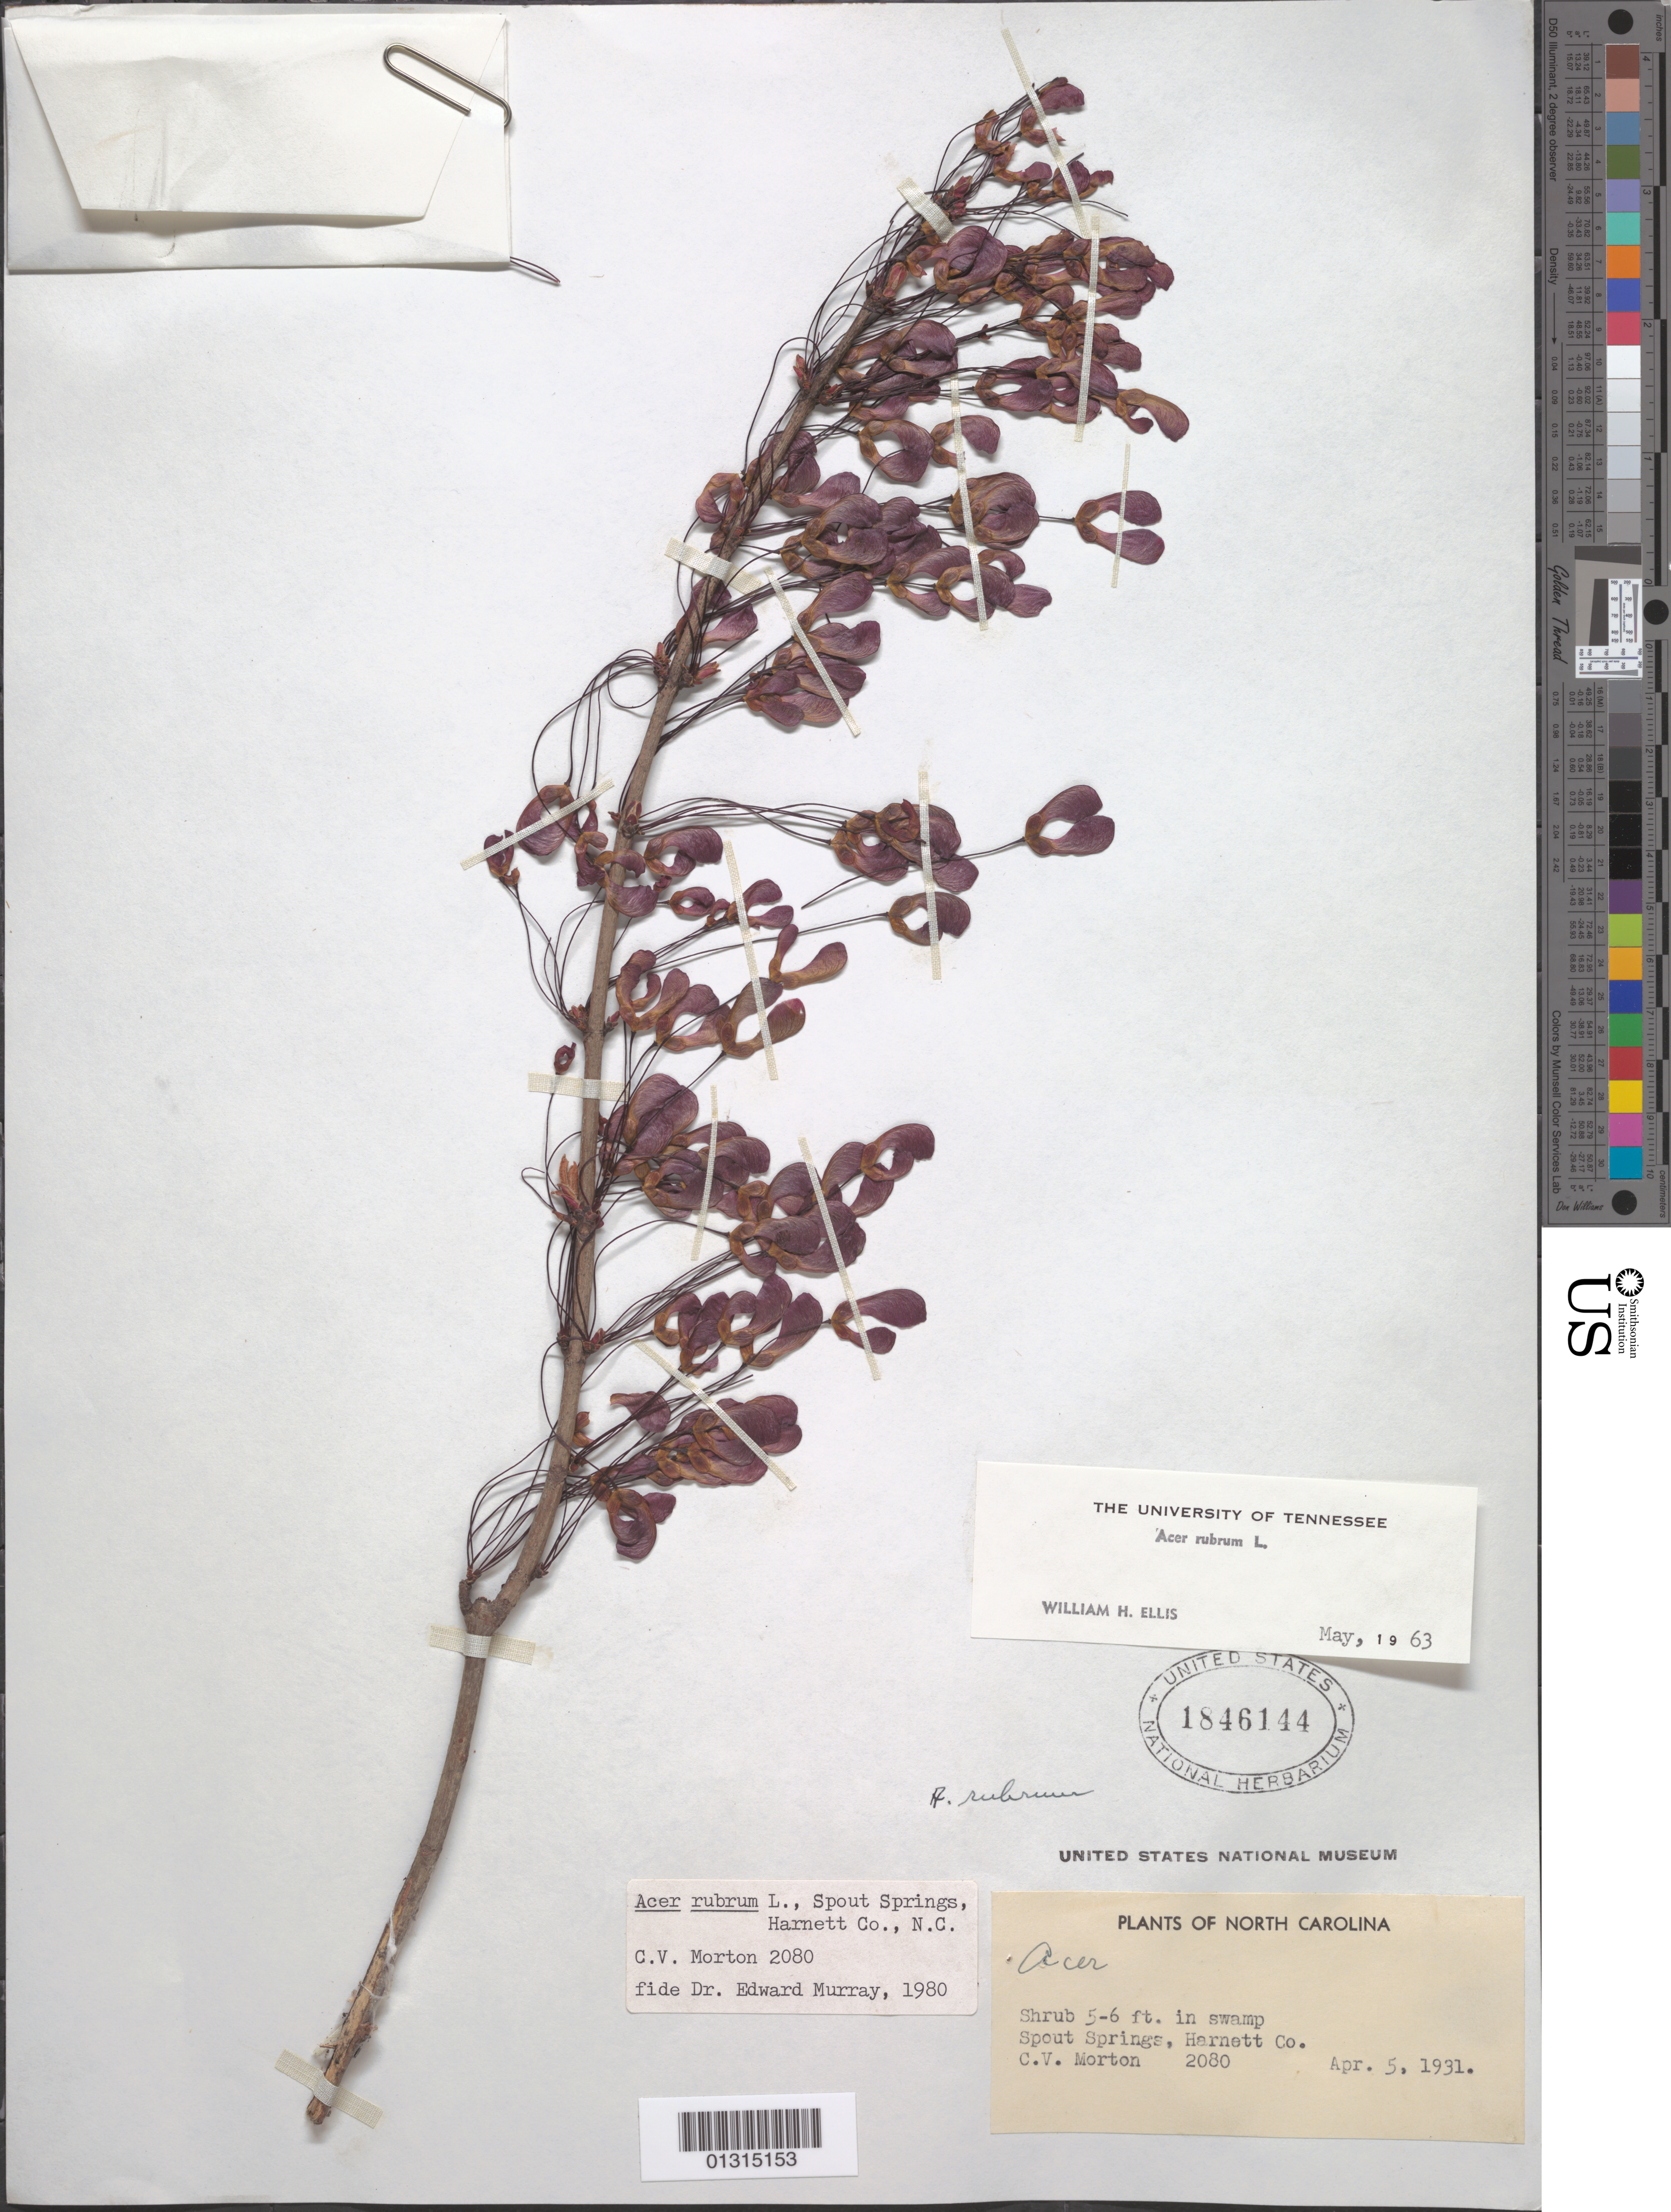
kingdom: Plantae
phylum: Tracheophyta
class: Magnoliopsida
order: Sapindales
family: Sapindaceae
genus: Acer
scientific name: Acer rubrum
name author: L.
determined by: Ellis, W. H.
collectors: C. V. Morton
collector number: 2080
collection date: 1931-04-05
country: United States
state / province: North Carolina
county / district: Harnett County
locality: Harnett County, Spout Springs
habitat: In swamp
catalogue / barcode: US 1846144